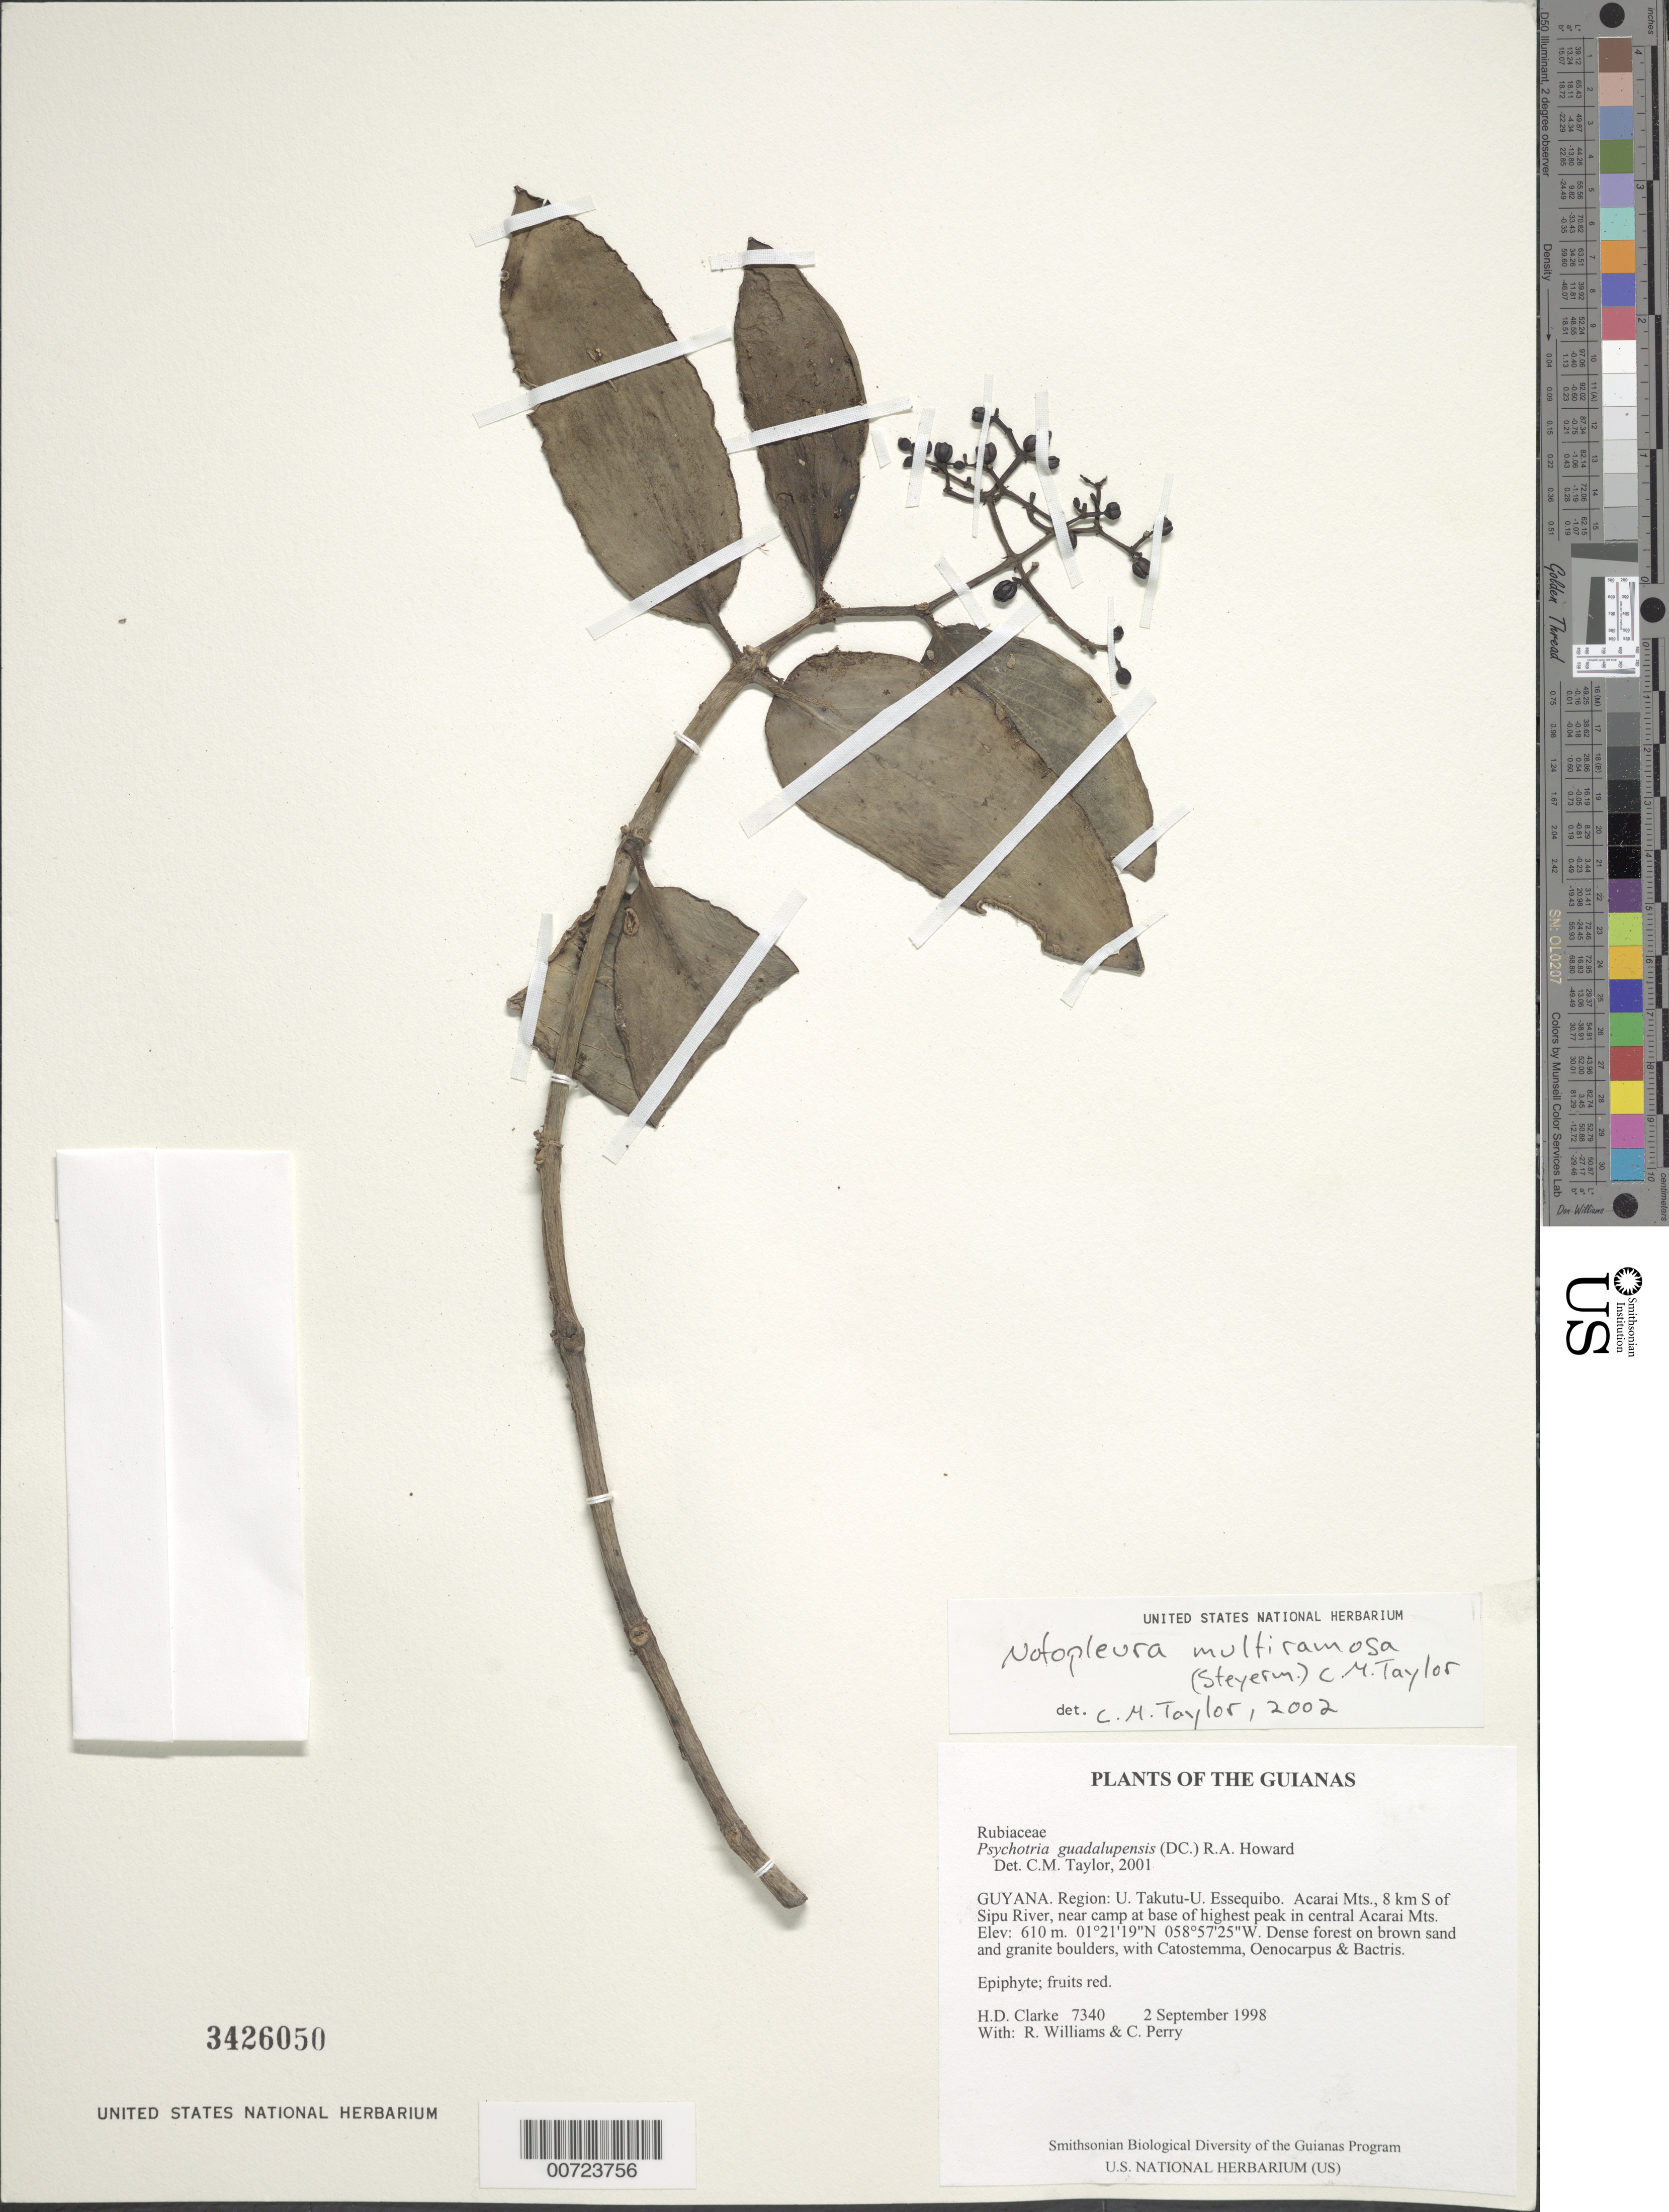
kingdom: Plantae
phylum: Tracheophyta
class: Magnoliopsida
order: Gentianales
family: Rubiaceae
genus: Notopleura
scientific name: Notopleura multiramosa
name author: (Steyerm.) C.M. Taylor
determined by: Taylor, Charlotte M.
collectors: H. D. Clarke, R. Williams & C. Perry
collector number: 7340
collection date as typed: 2 September 1998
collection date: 1998-09-02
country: Guyana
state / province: U. Takutu-U. Essequibo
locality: Acarai Mts., 8 km S of Sipu River, near camp at base of highest peak in central Acarai Mts.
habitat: Dense forest on brown sand and granite boulders, with Catostemma, Oenocarpus & Bactris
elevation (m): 610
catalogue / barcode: US 3426050